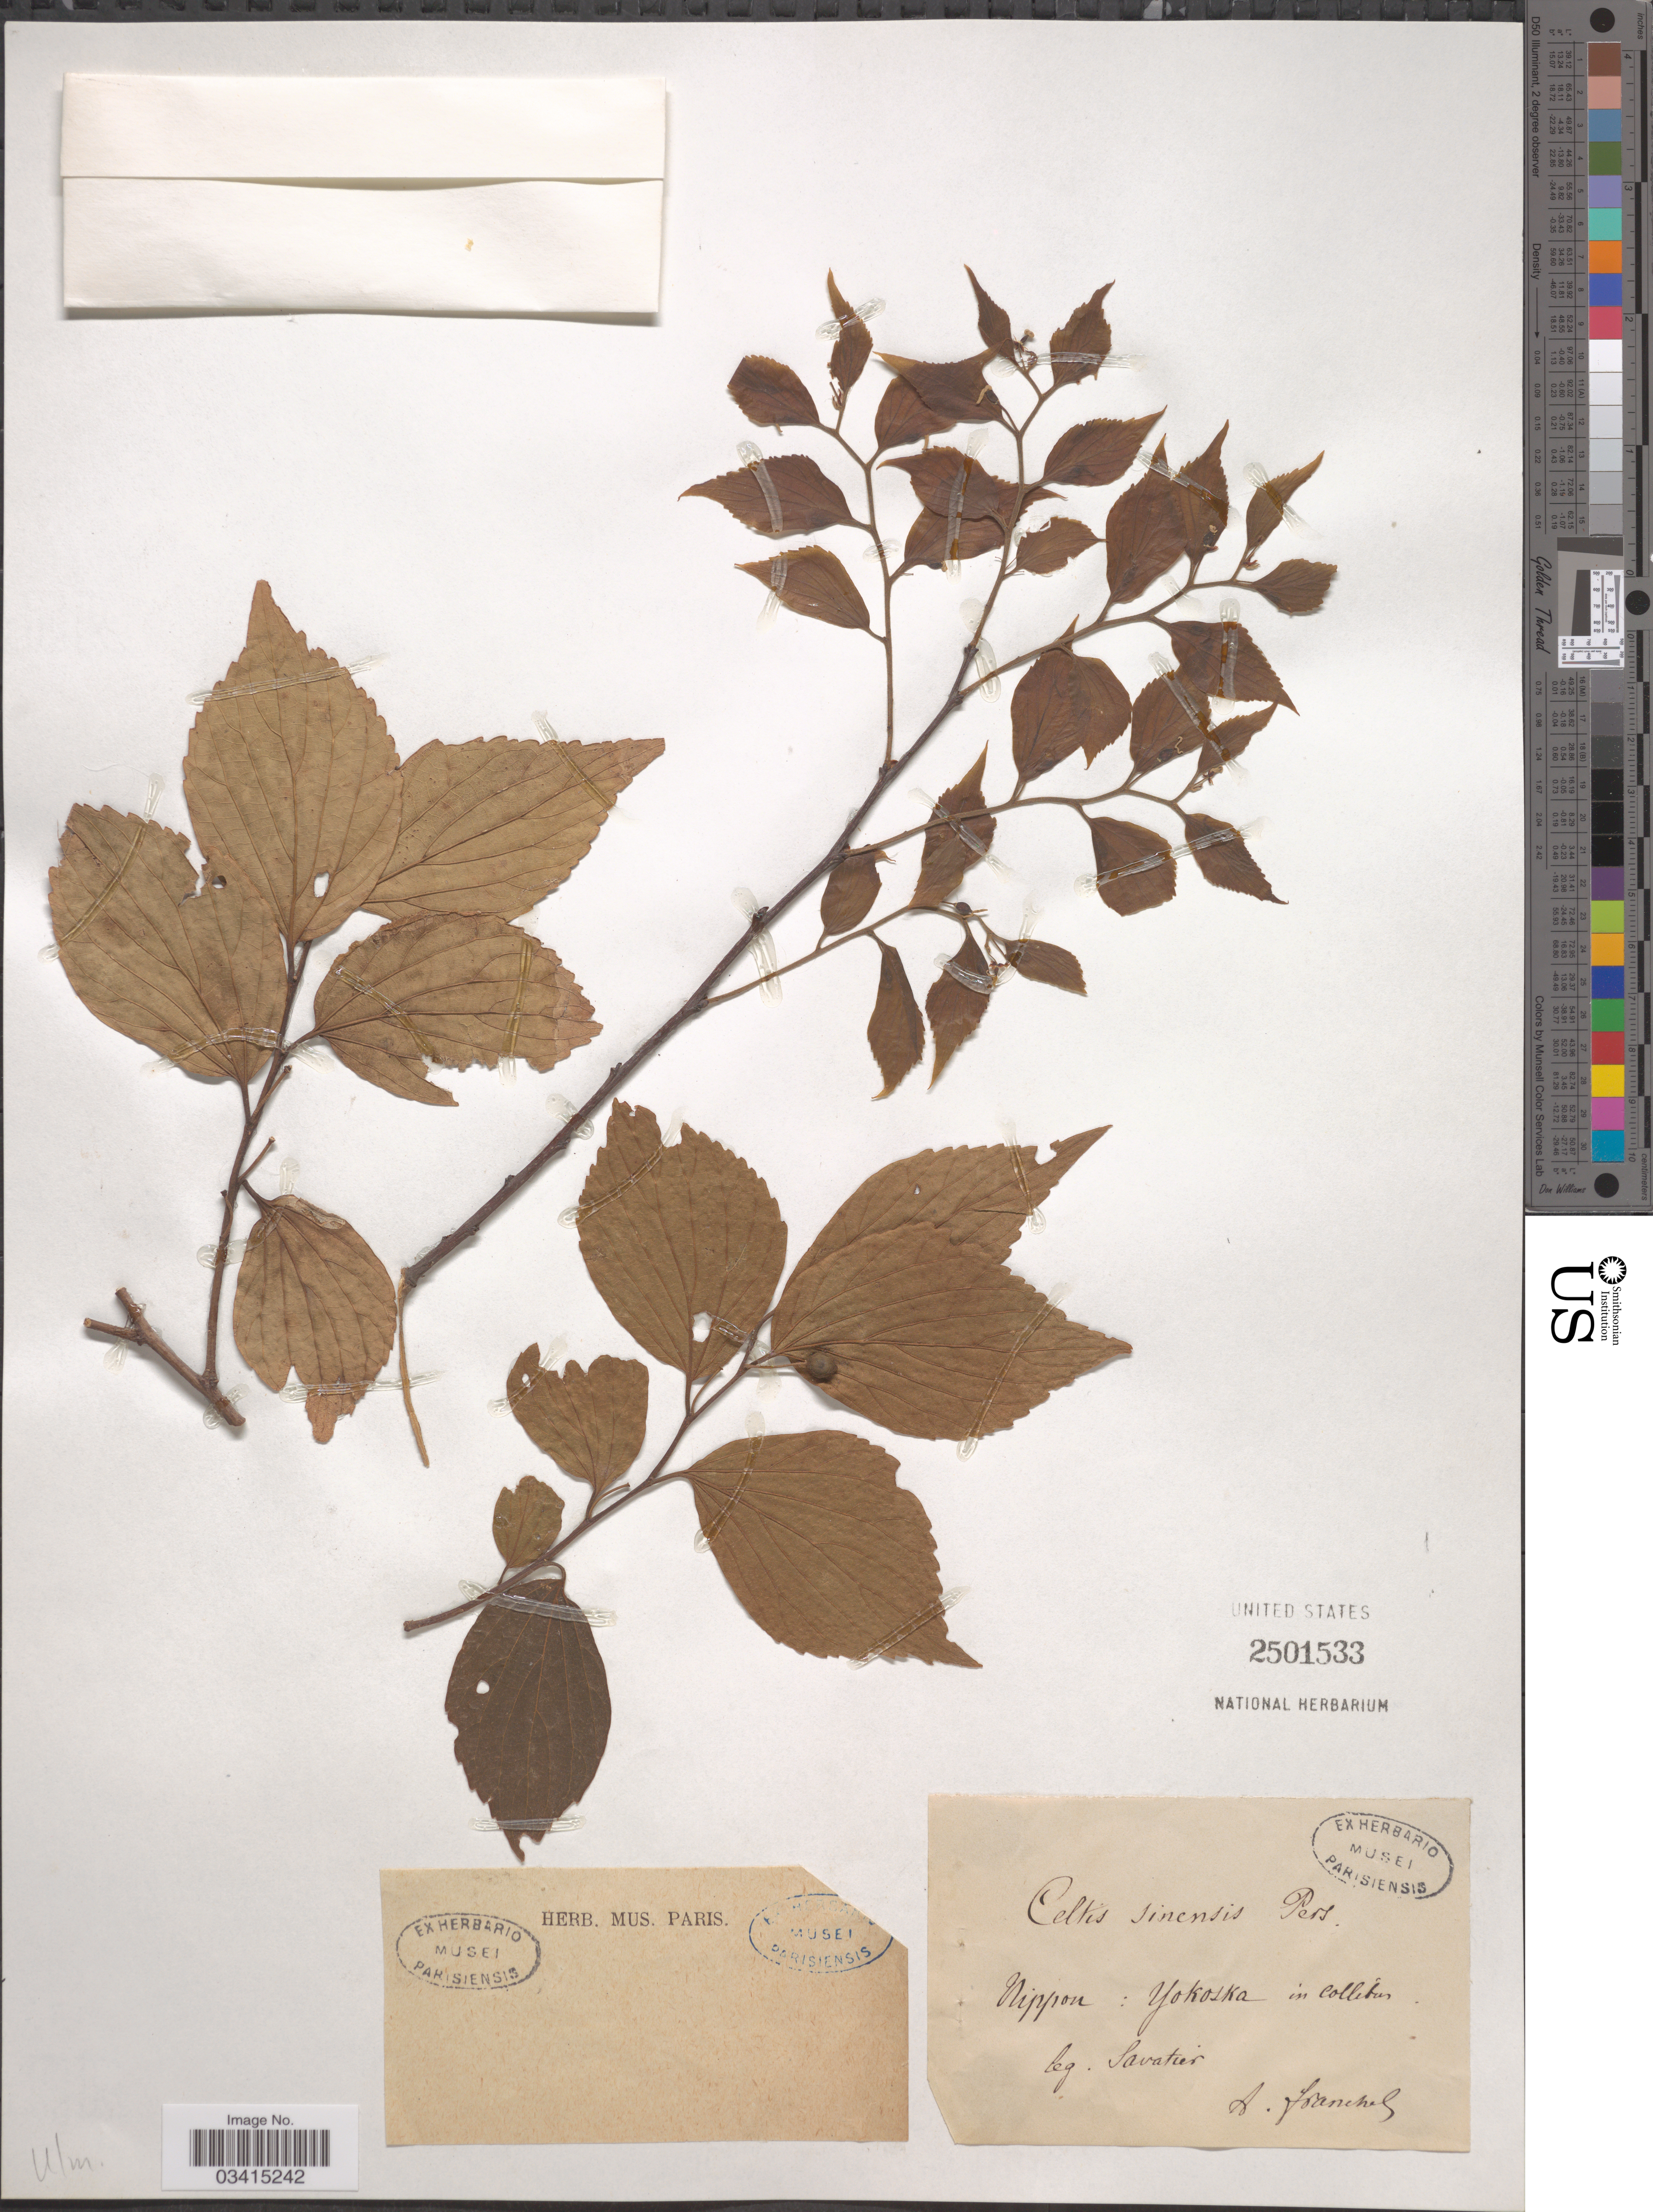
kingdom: Plantae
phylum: Tracheophyta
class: Magnoliopsida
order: Rosales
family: Cannabaceae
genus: Celtis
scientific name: Celtis sinensis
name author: Pers.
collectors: Savatier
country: Japan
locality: Nippon: yokoska.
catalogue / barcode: US 2501533